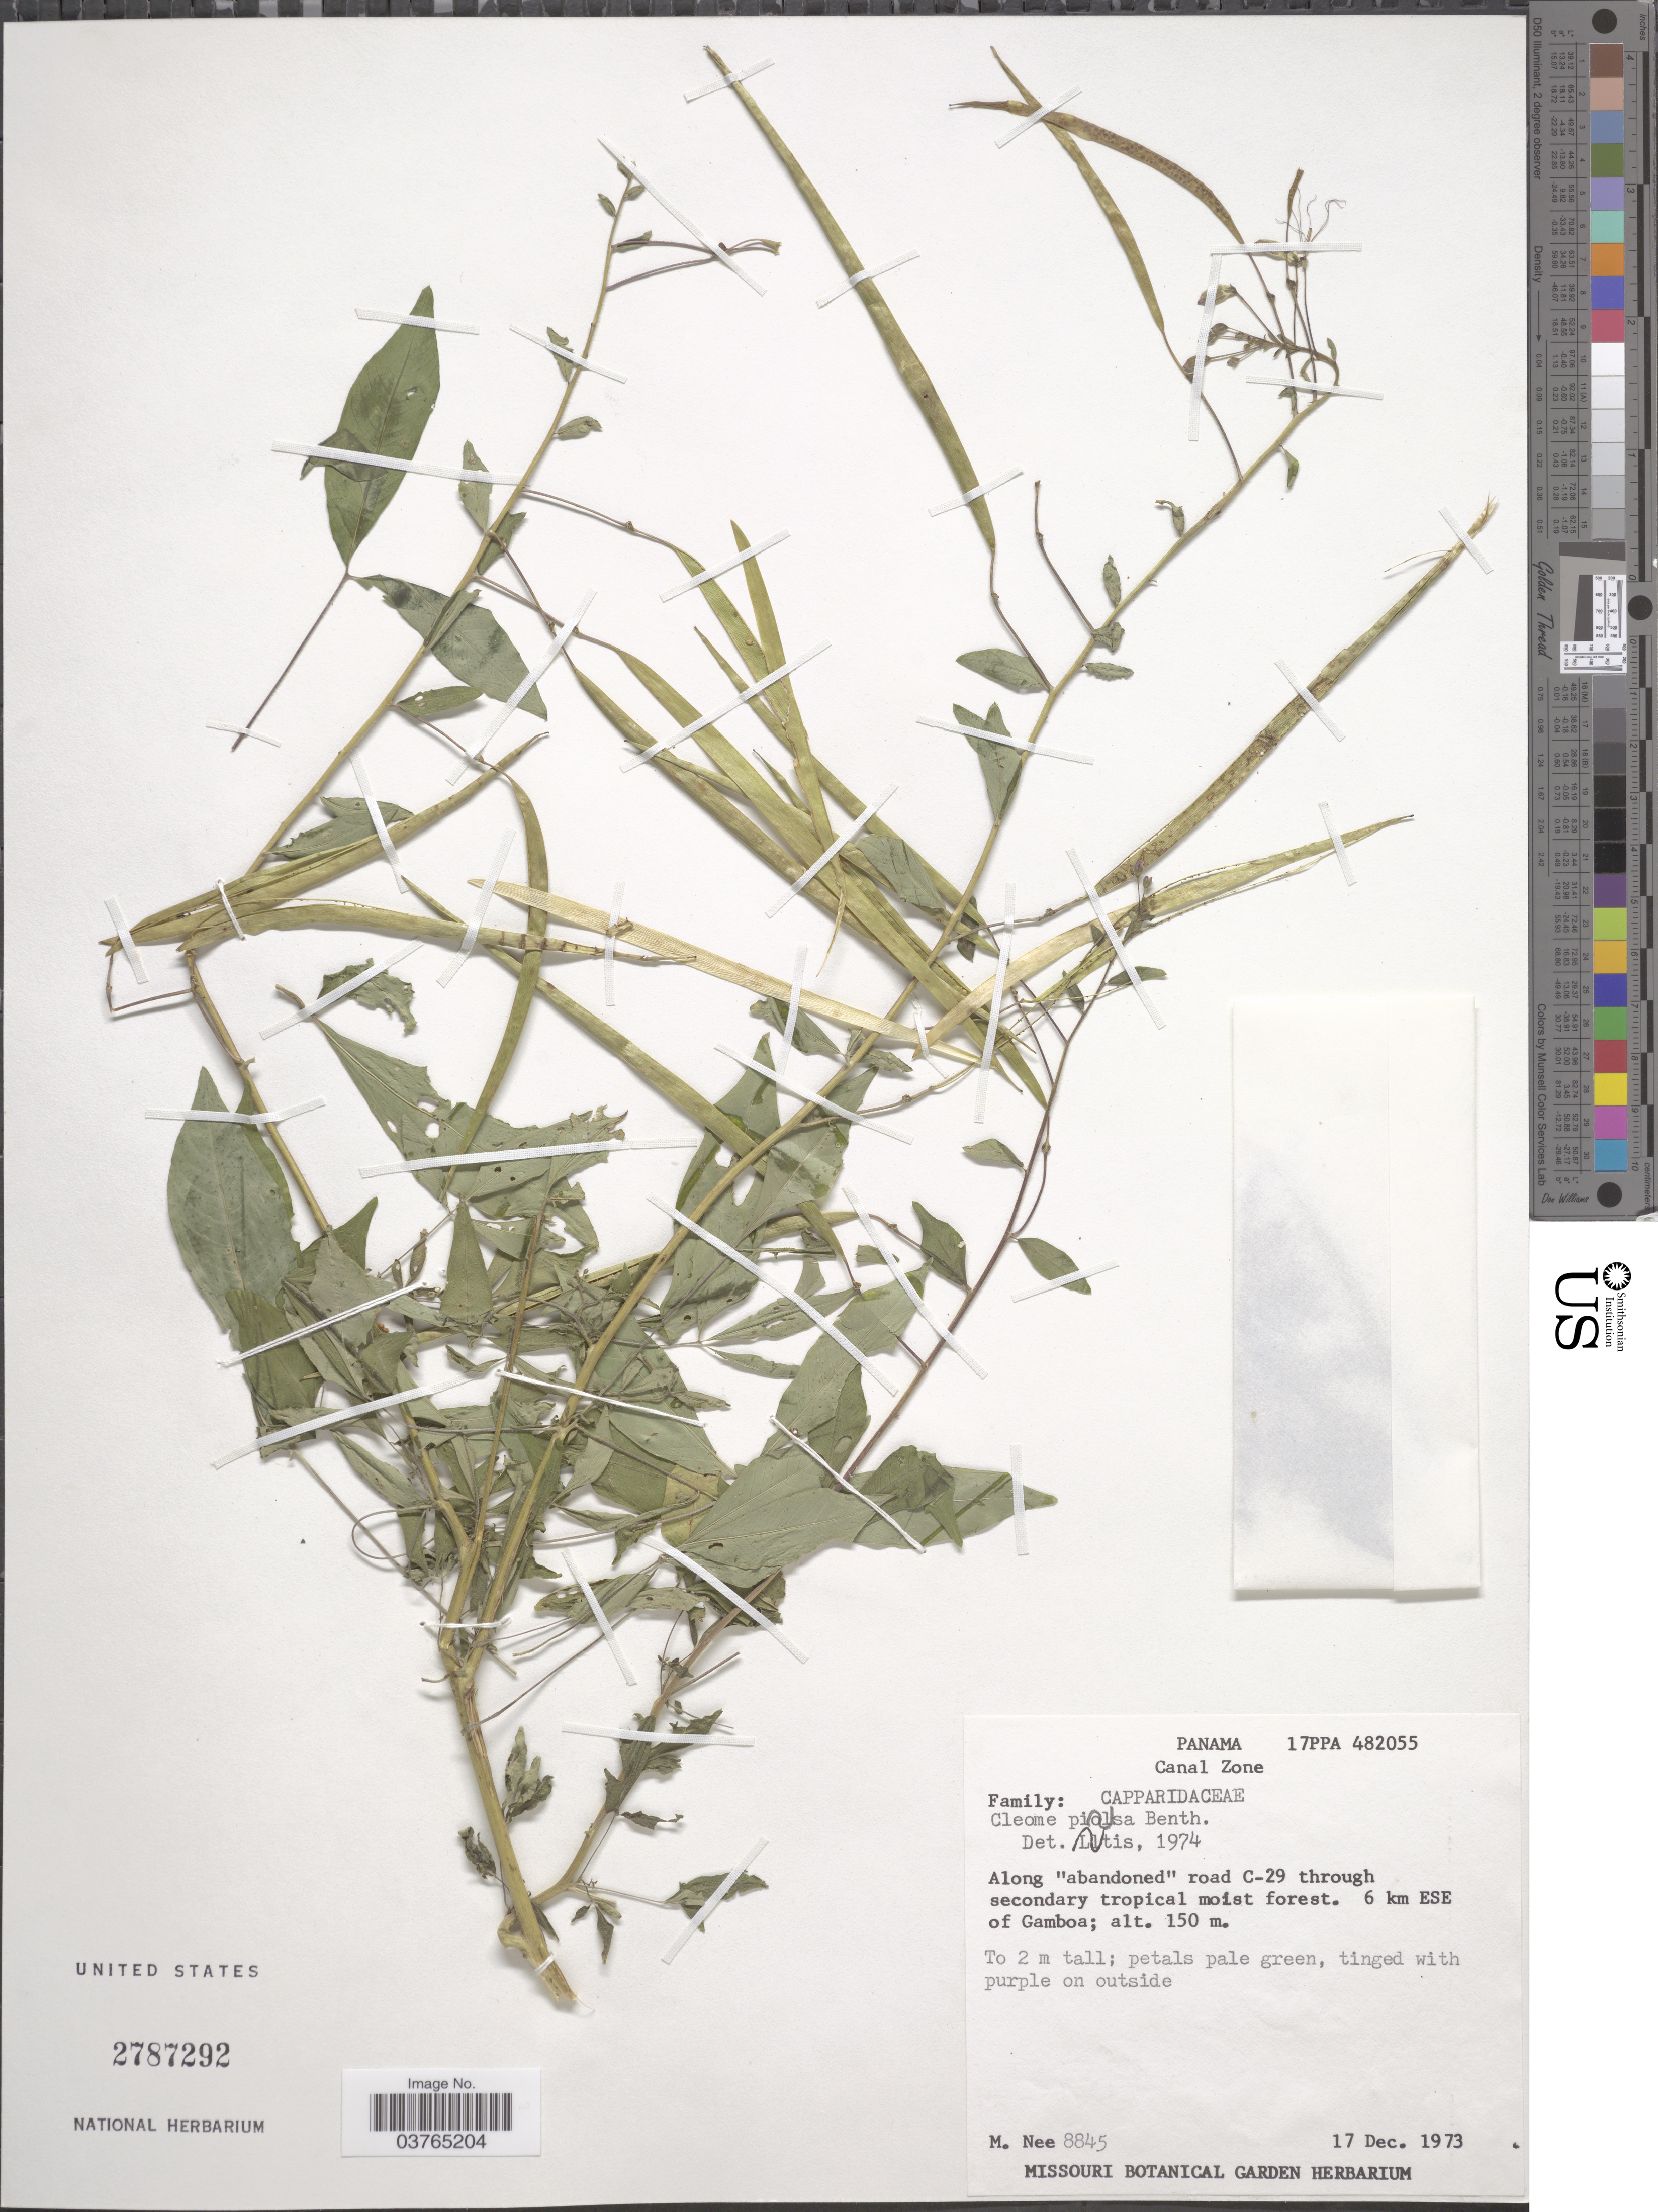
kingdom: Plantae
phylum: Tracheophyta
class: Magnoliopsida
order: Brassicales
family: Cleomaceae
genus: Cochranella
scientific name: Cochranella pilosa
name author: (Benth.) E.M. McGinty & Roalson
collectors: M. Nee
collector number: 8845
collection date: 1973-12-17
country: Panama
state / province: Colón / Panamá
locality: Canal Zone. Along 'abandoned' road C-29 through secondary tropical moist forest. 6 km ESE of Gamboa.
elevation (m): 150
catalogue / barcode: US 2787292